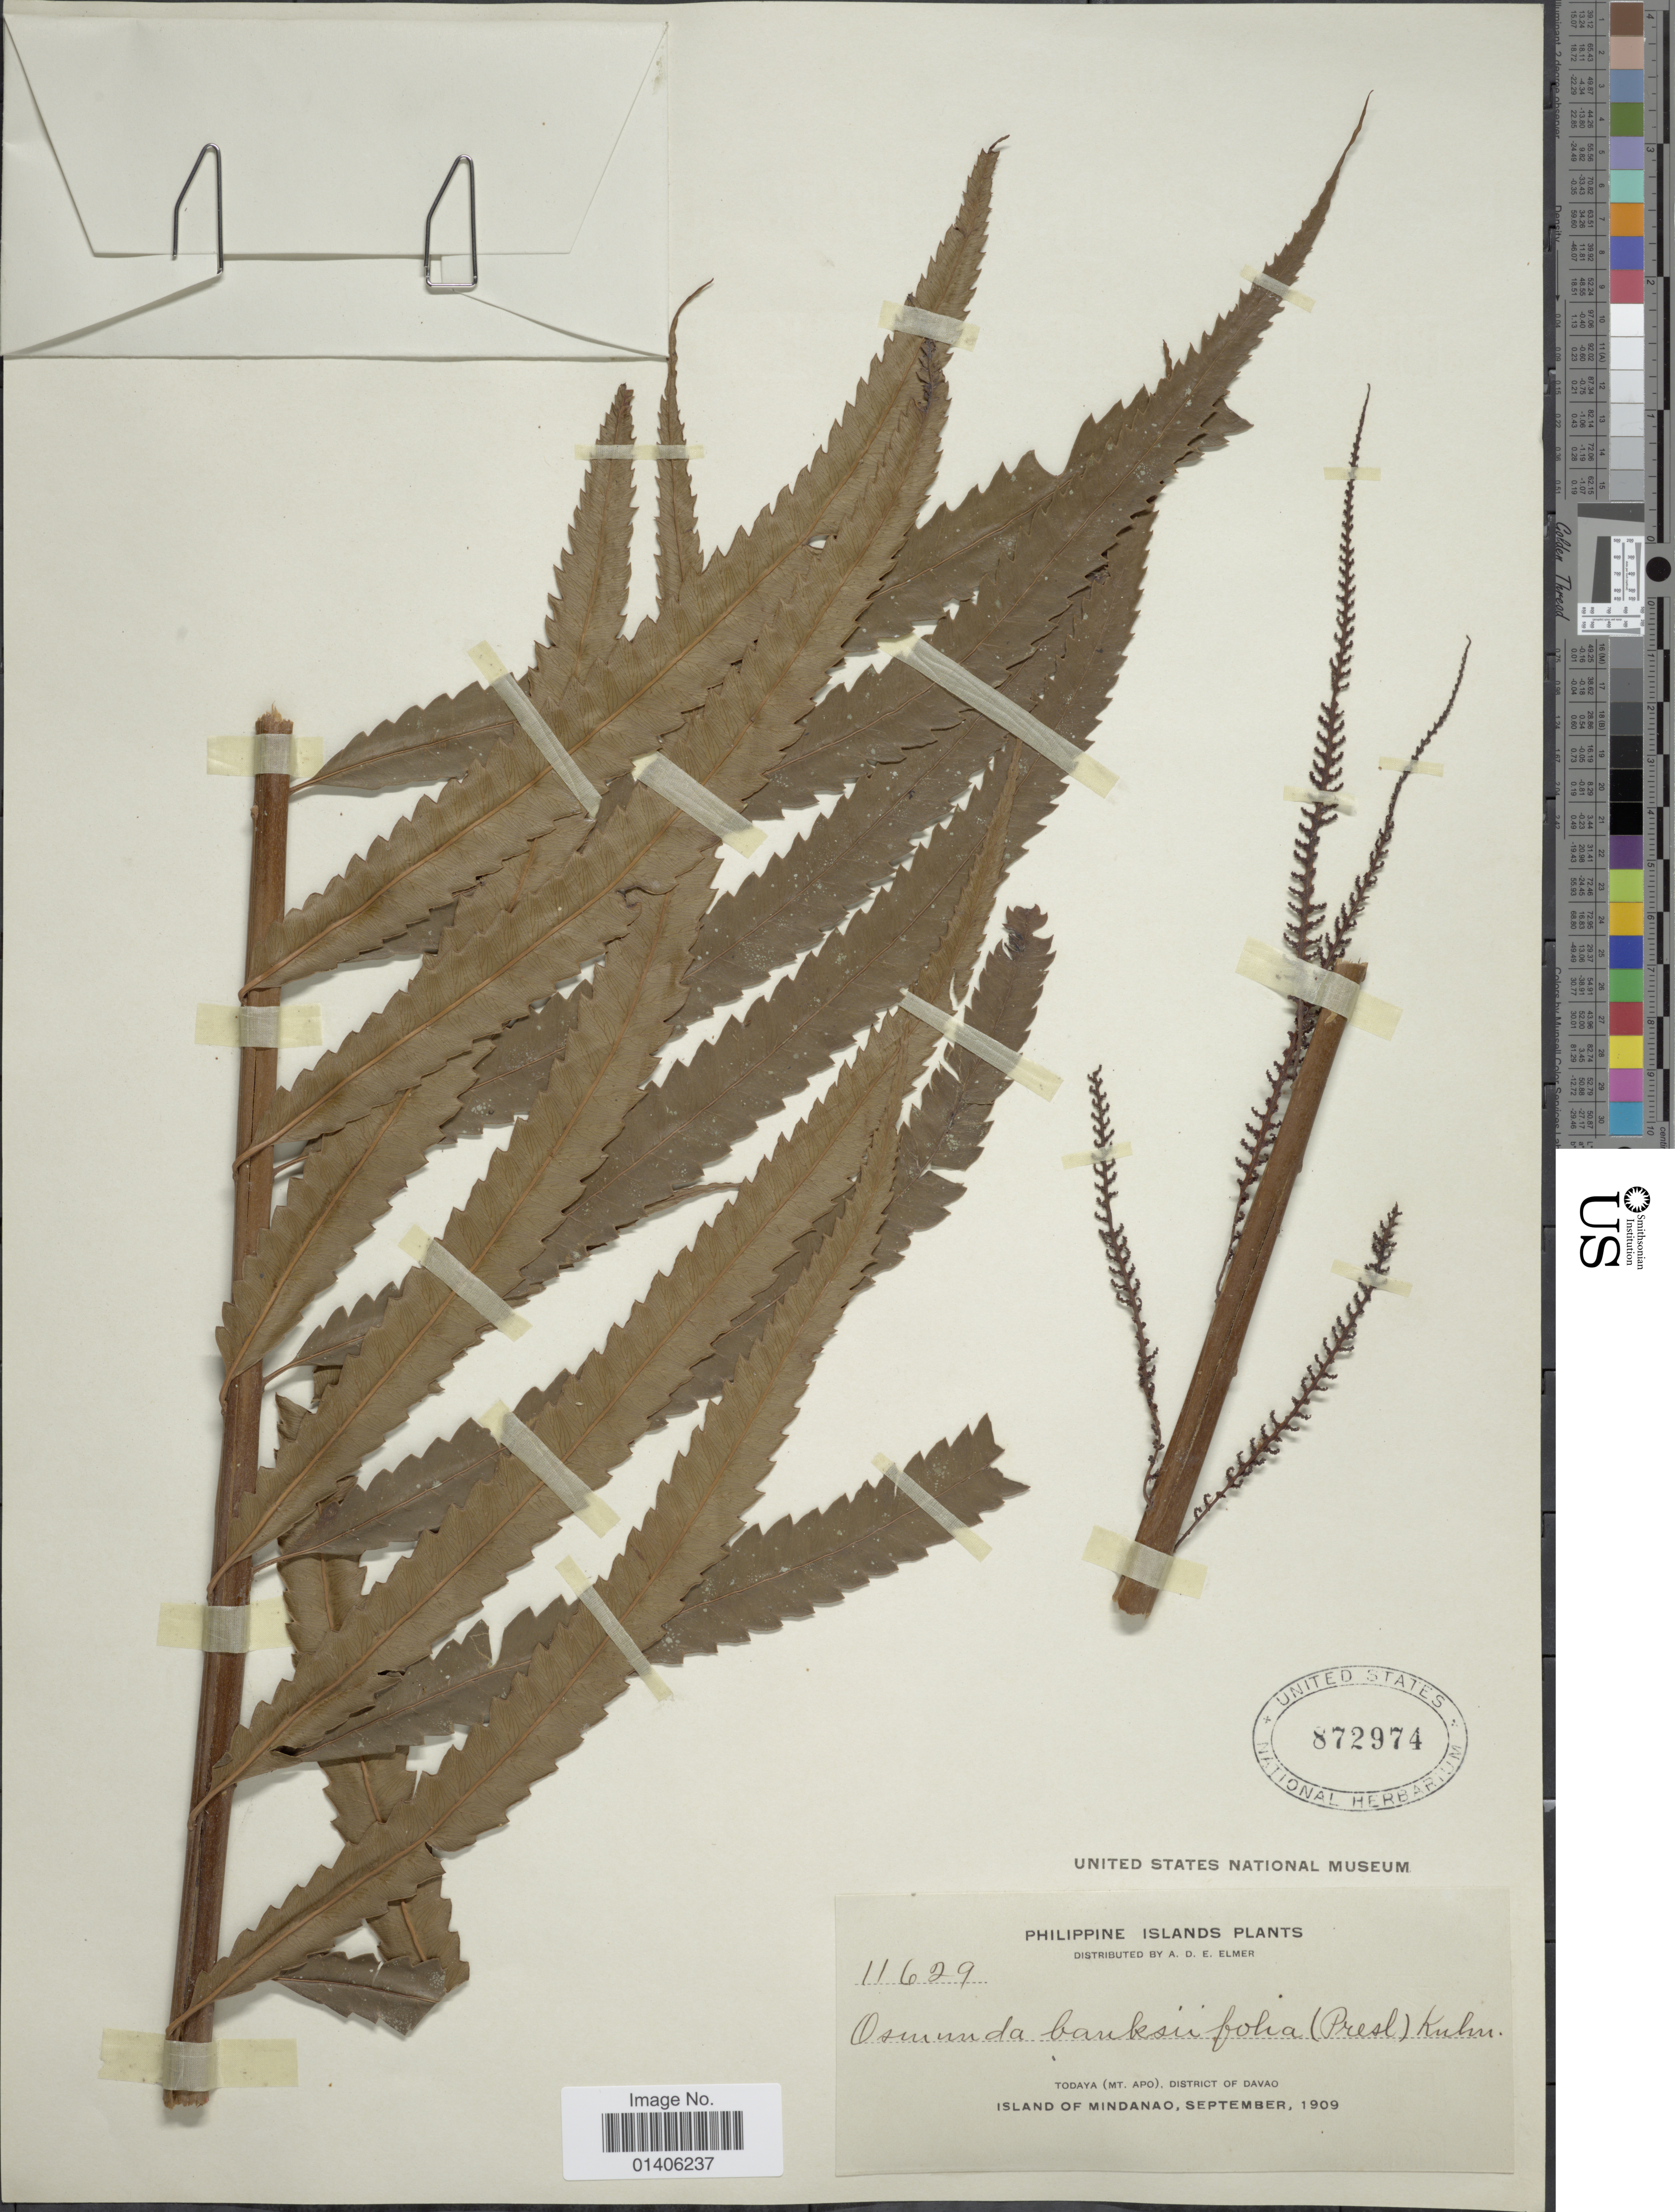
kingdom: Plantae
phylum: Tracheophyta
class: Polypodiopsida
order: Osmundales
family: Osmundaceae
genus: Osmunda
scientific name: Osmunda banksiifolia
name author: (C. Presl) Kuhn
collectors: A. D. E. Elmer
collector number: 11629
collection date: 1909-09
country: Philippines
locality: Todaya (mt Apo), District of Davao, Island of Mindanao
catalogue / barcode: US 872974